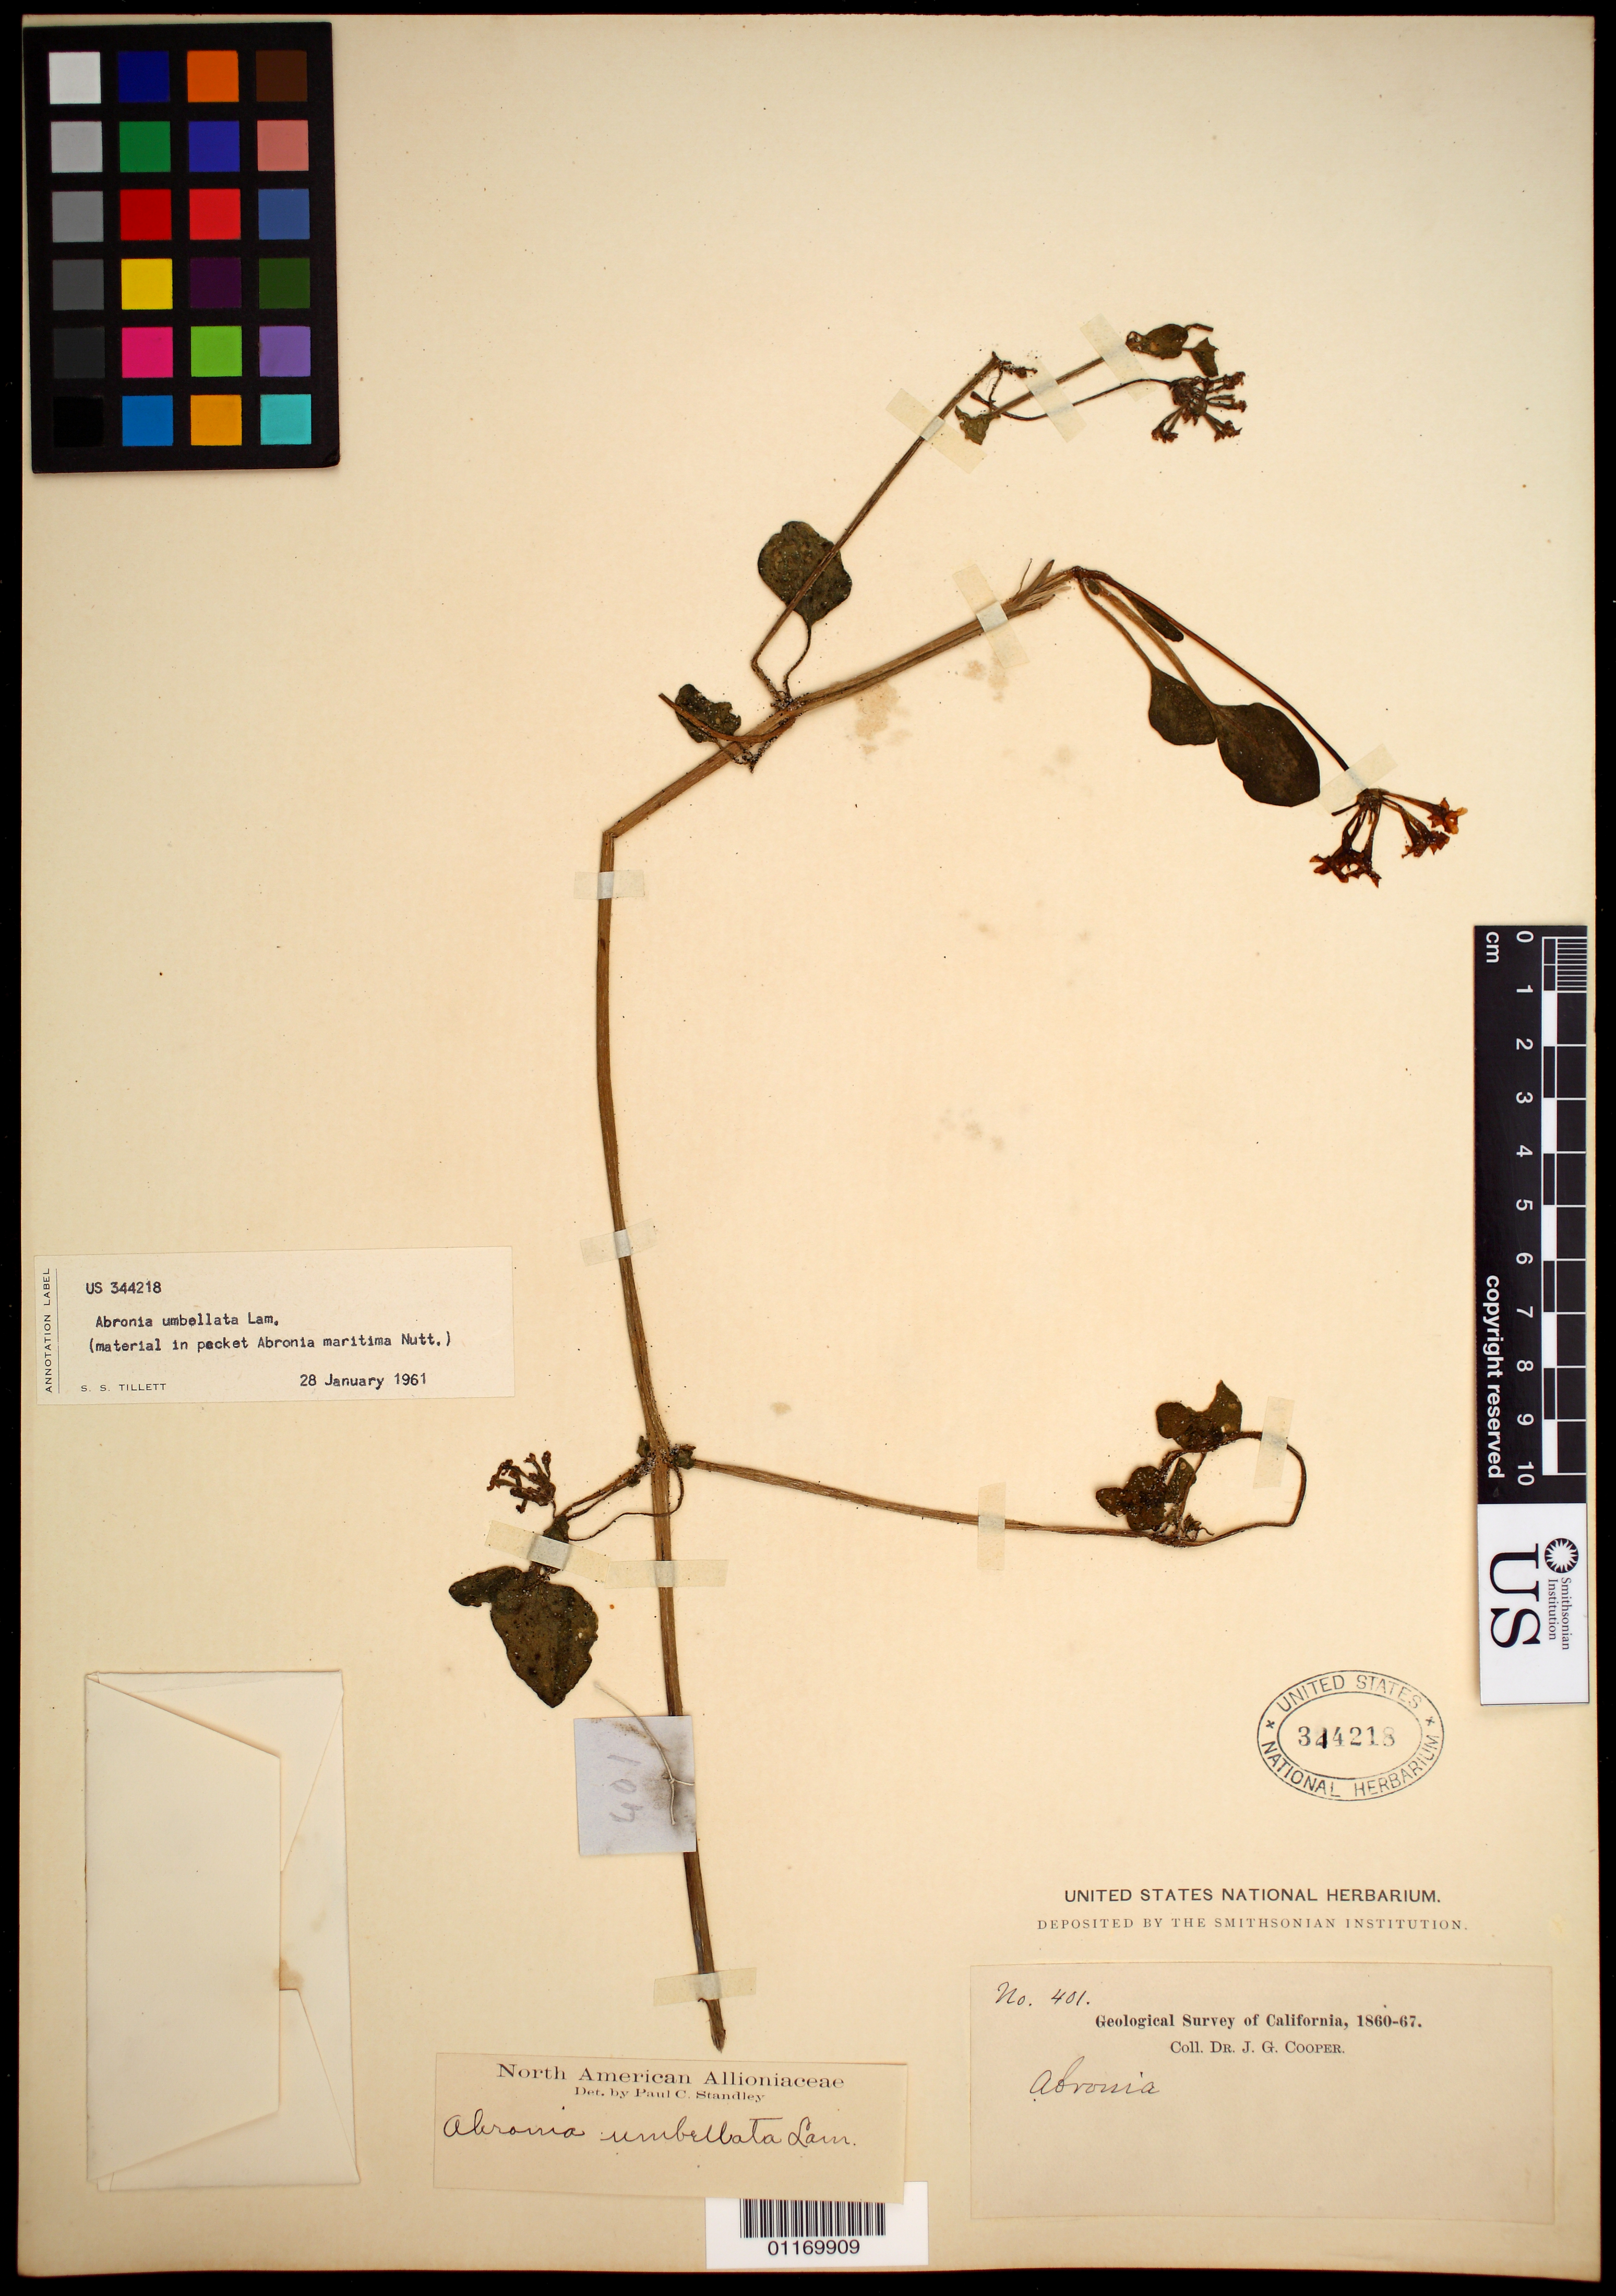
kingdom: Plantae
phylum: Tracheophyta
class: Magnoliopsida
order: Caryophyllales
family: Nyctaginaceae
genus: Abronia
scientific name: Abronia umbellata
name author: Lam.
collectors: J. G. Cooper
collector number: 401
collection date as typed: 1860 to -- --- 1867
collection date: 1860/1867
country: United States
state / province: California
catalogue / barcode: US 344213